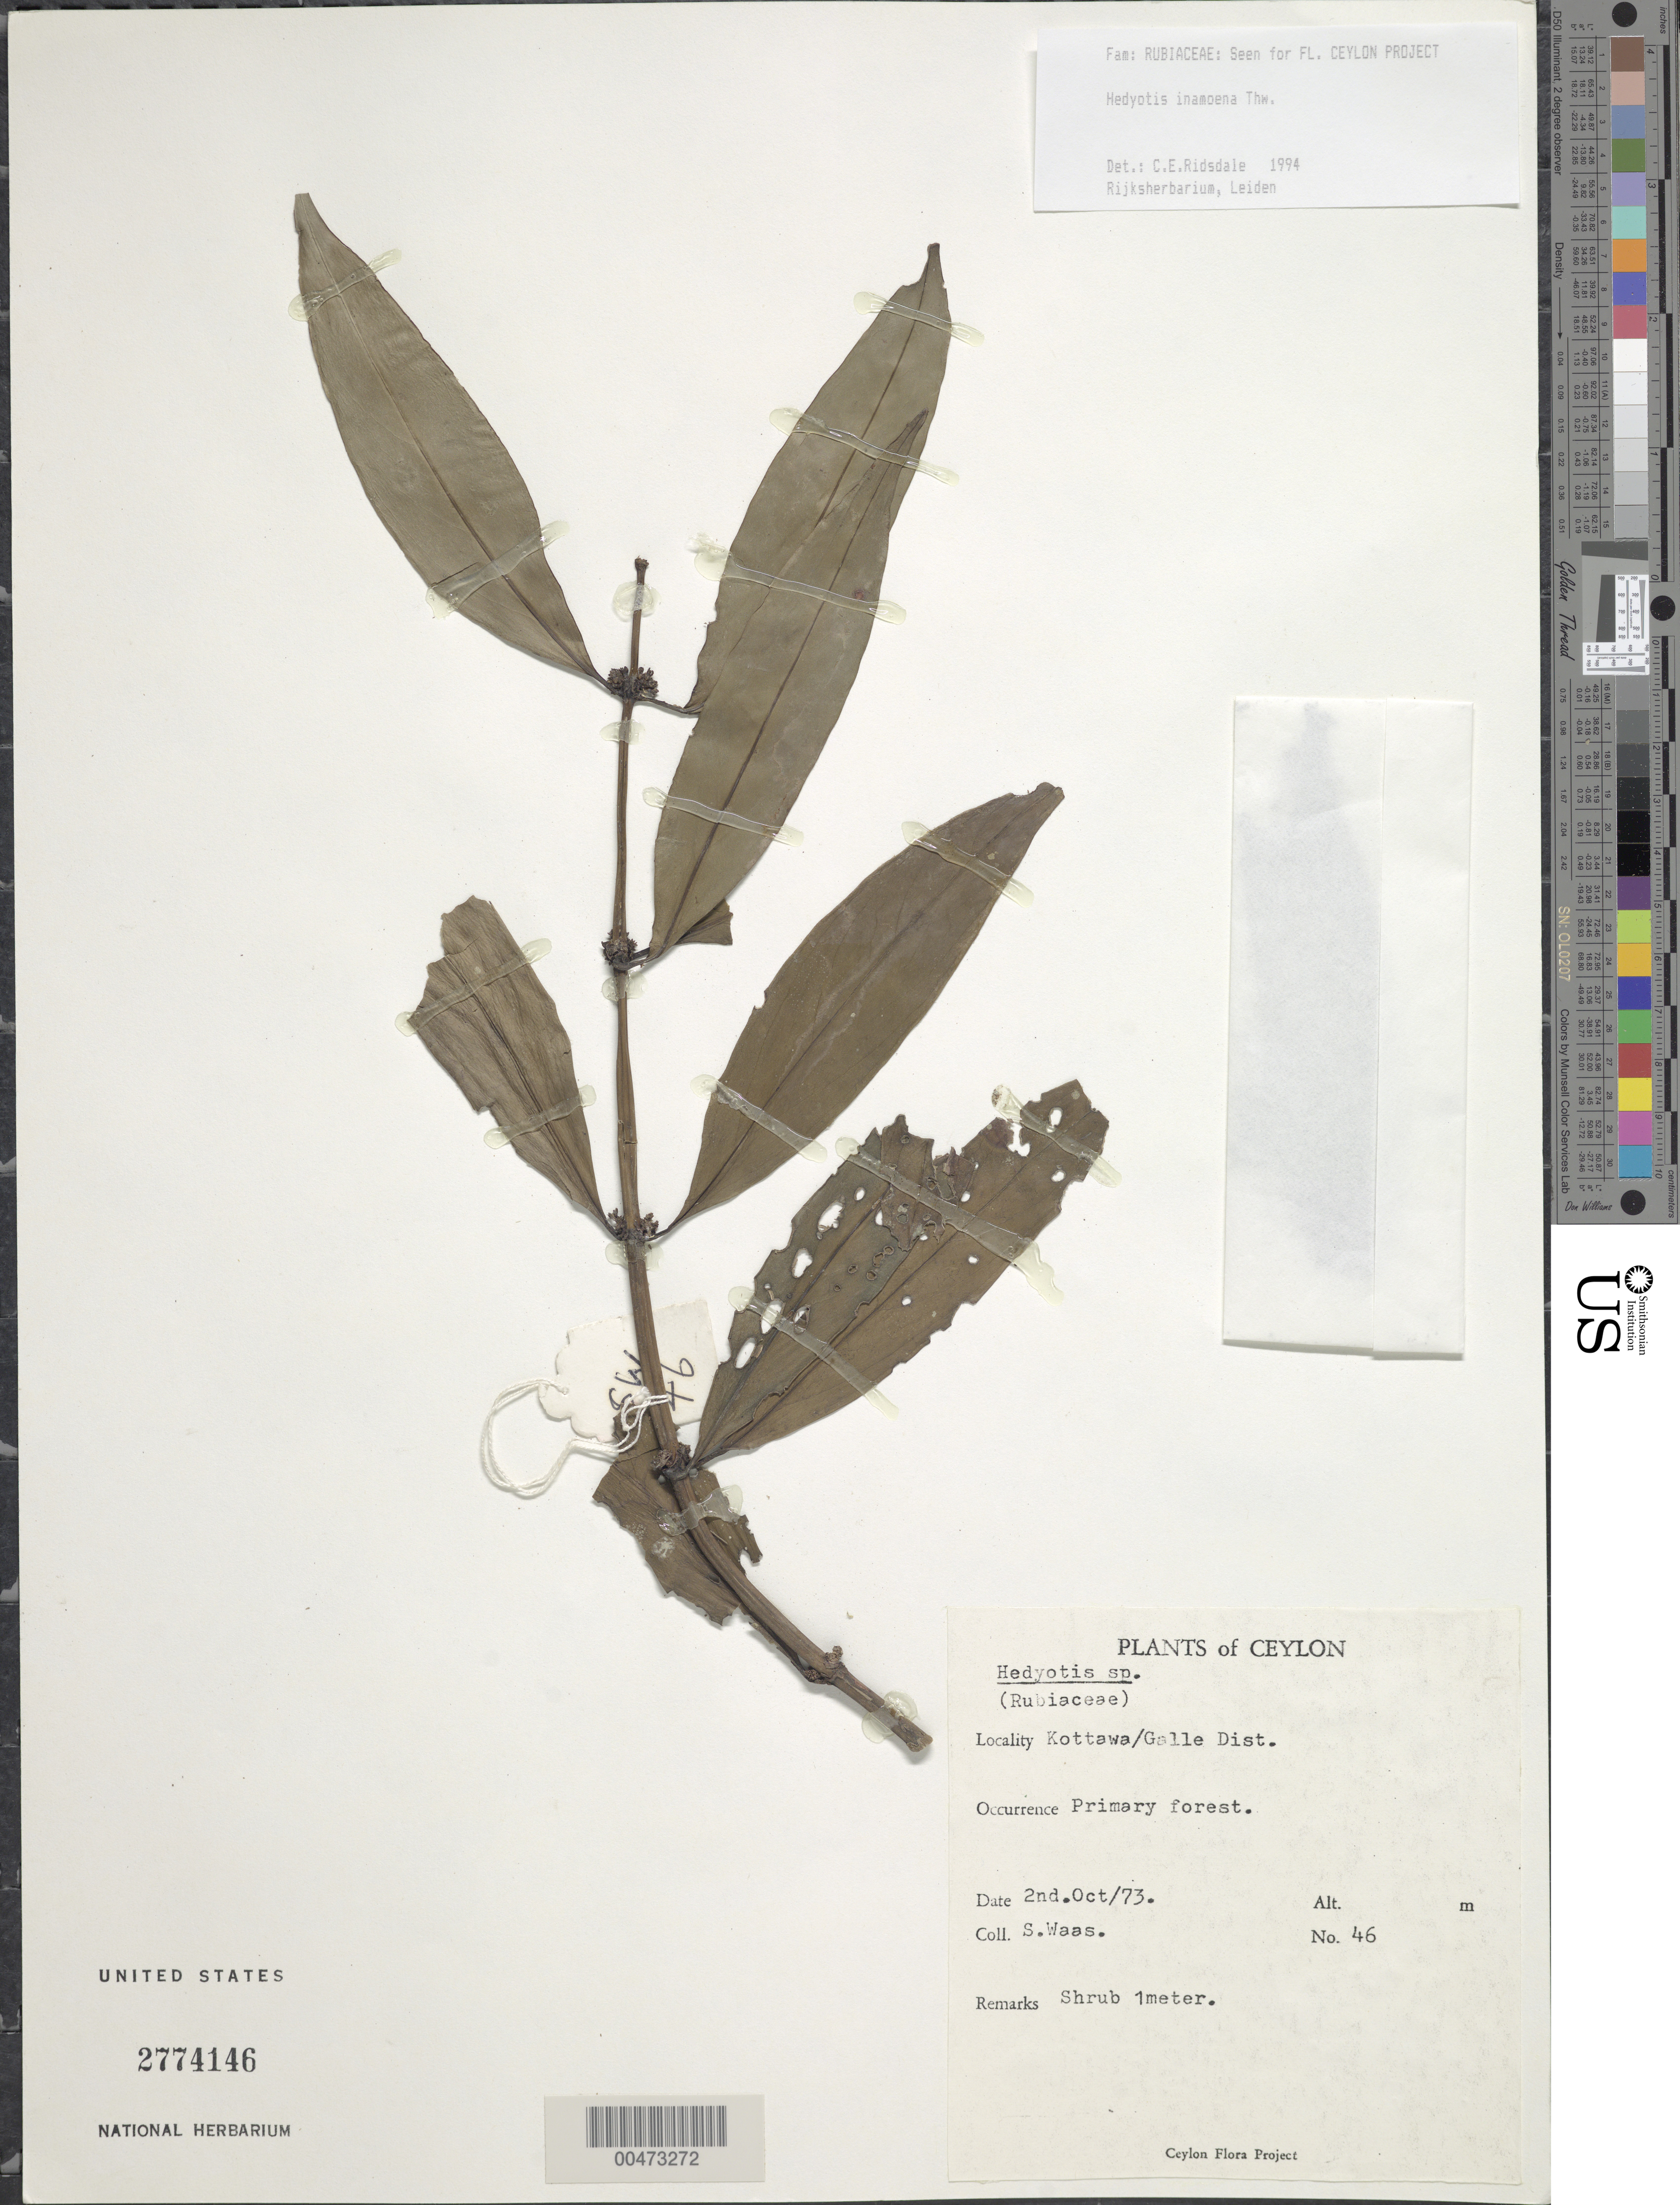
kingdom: Plantae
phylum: Tracheophyta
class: Magnoliopsida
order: Gentianales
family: Rubiaceae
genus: Hedyotis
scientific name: Hedyotis inamoena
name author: Thwaites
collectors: S. Waas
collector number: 46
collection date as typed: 02 Oct 1973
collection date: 1973-10-02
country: Sri Lanka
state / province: Southern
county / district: Galle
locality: Kottawa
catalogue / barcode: US 2774146